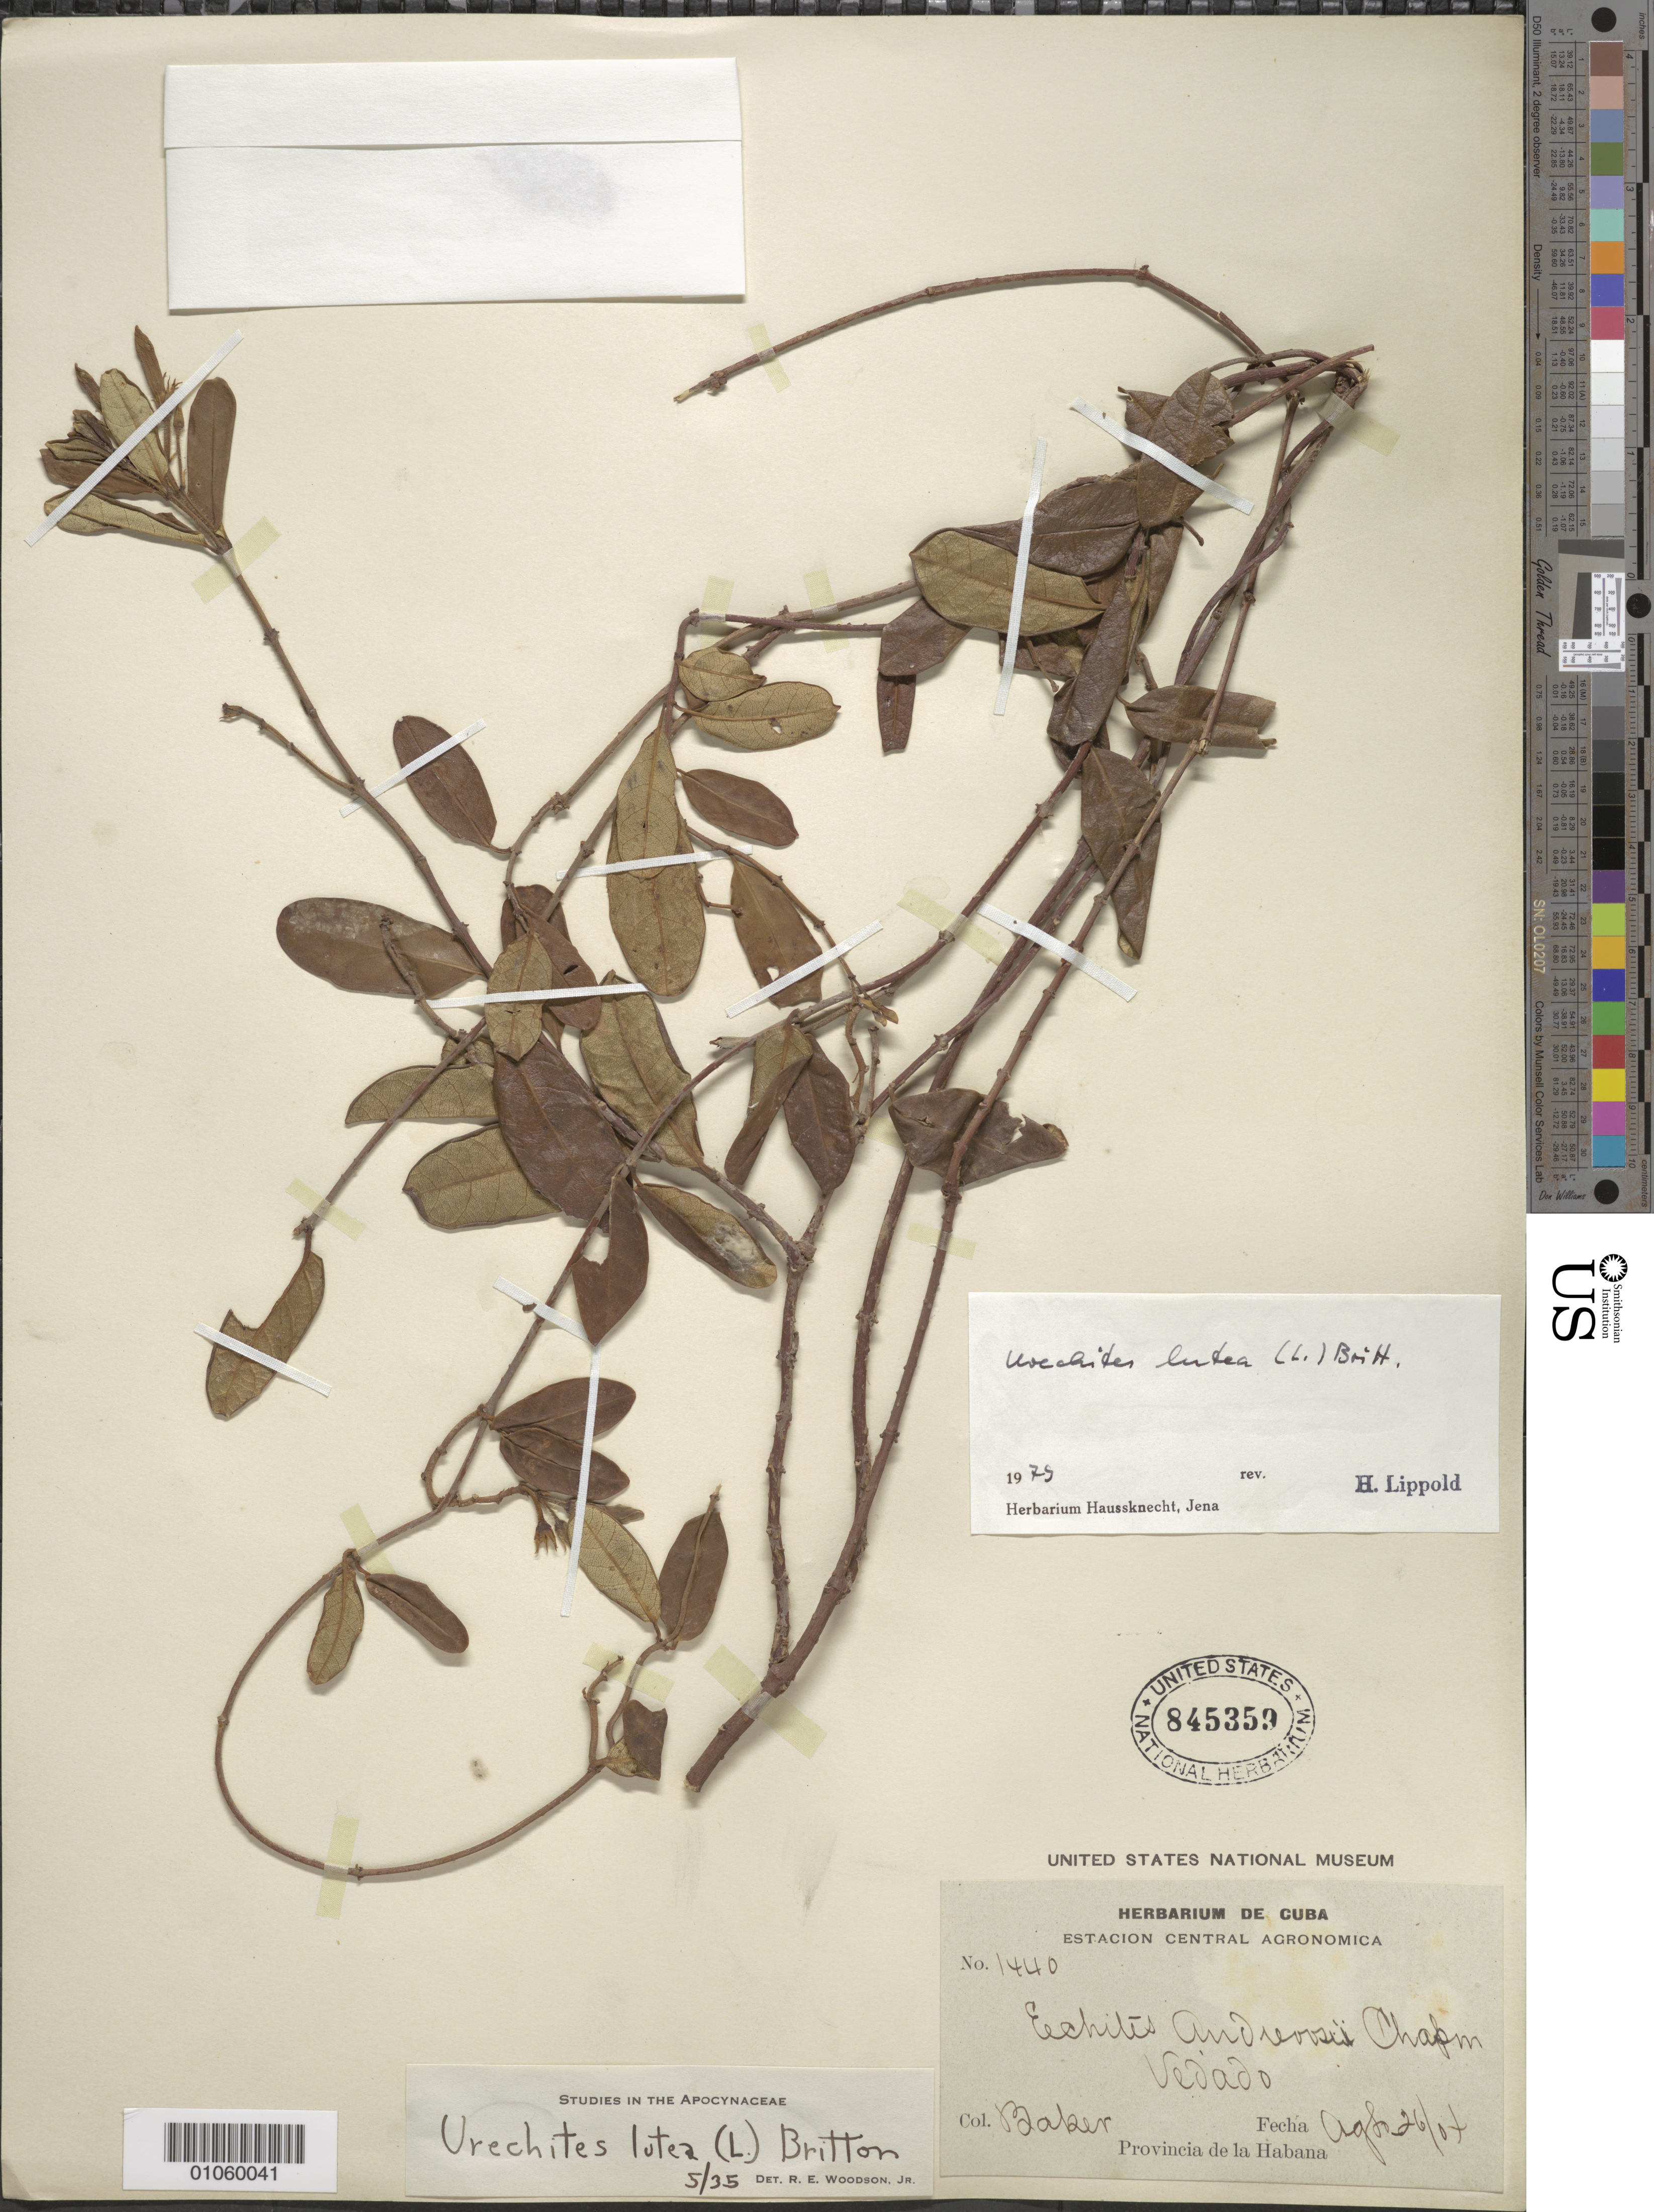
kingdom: Plantae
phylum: Tracheophyta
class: Magnoliopsida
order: Gentianales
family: Apocynaceae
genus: Urechites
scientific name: Urechites lutea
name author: (L.) Britton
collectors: C. F. Baker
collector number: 1440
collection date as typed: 26 Aug 1904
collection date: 1904-08-26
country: Cuba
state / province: La Habana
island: Cuba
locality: Vedado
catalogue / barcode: US 845359